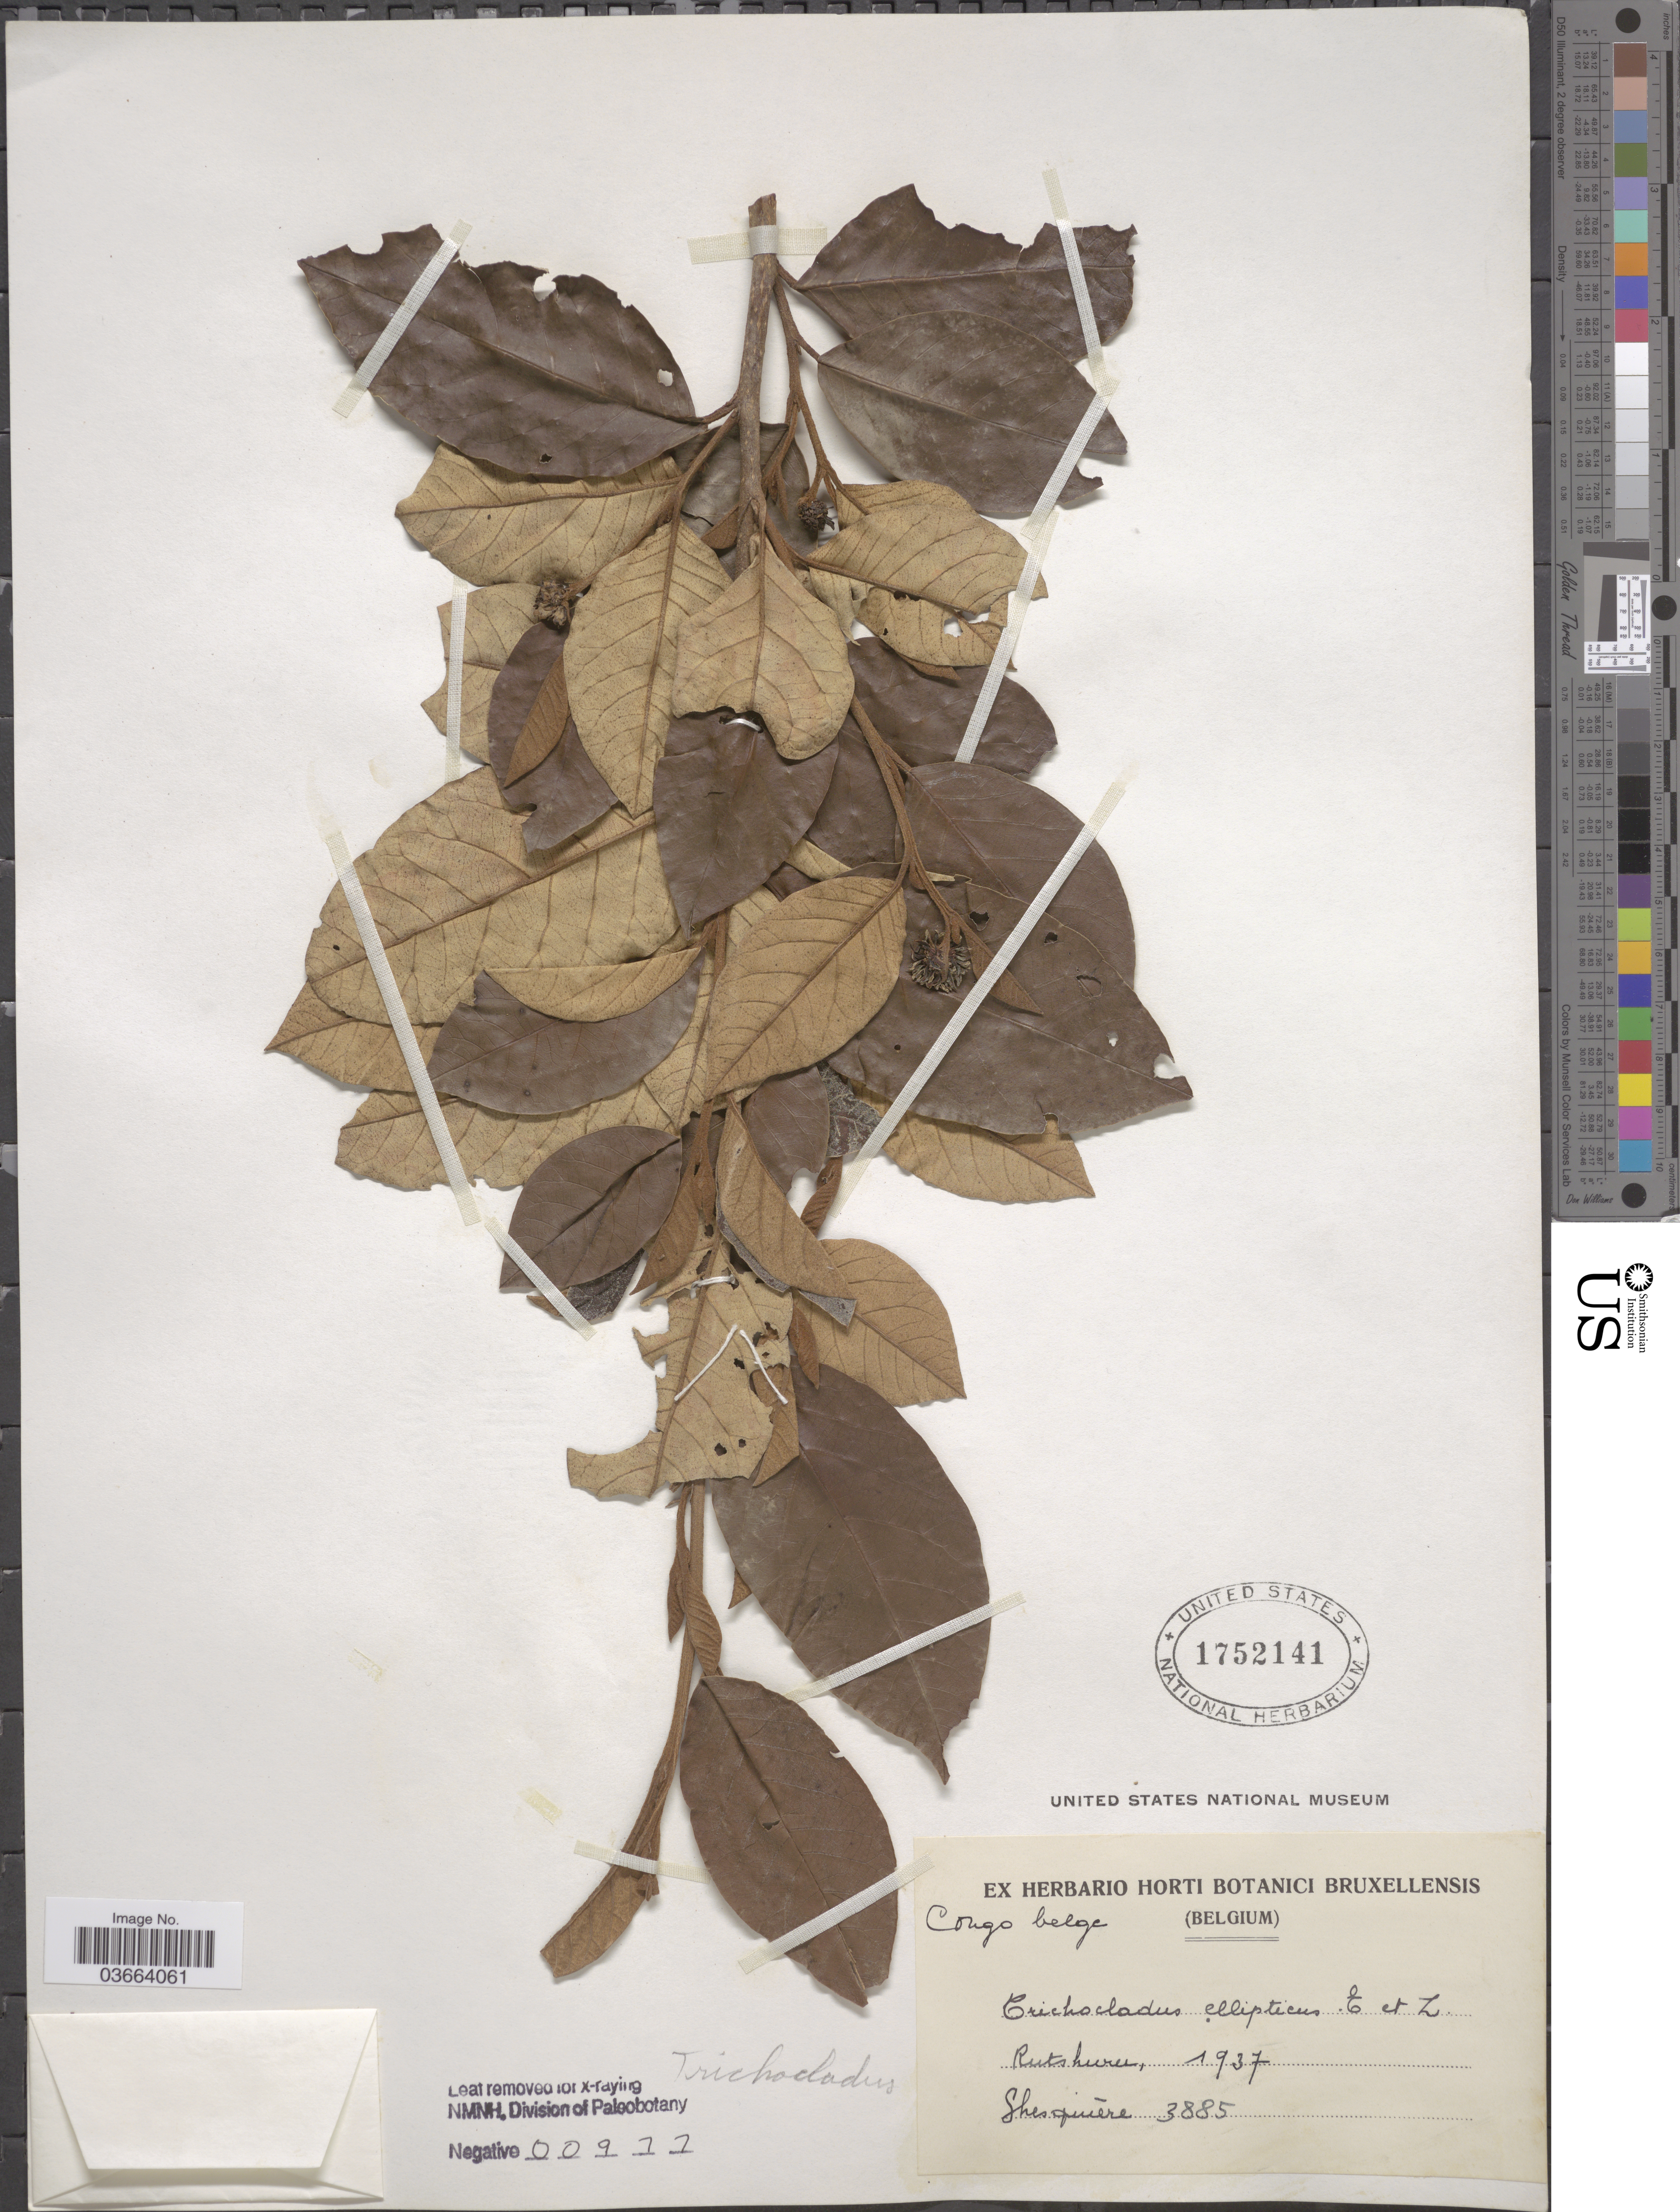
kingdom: Plantae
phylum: Tracheophyta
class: Magnoliopsida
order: Saxifragales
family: Hamamelidaceae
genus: Trichocladus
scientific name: Trichocladus ellipticus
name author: Eckl. & Zeyh. ex Sond.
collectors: Ghesquière.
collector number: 3885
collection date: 1937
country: Congo, Democratic Republic of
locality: Rutshuru. Congo belge.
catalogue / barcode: US 1752141